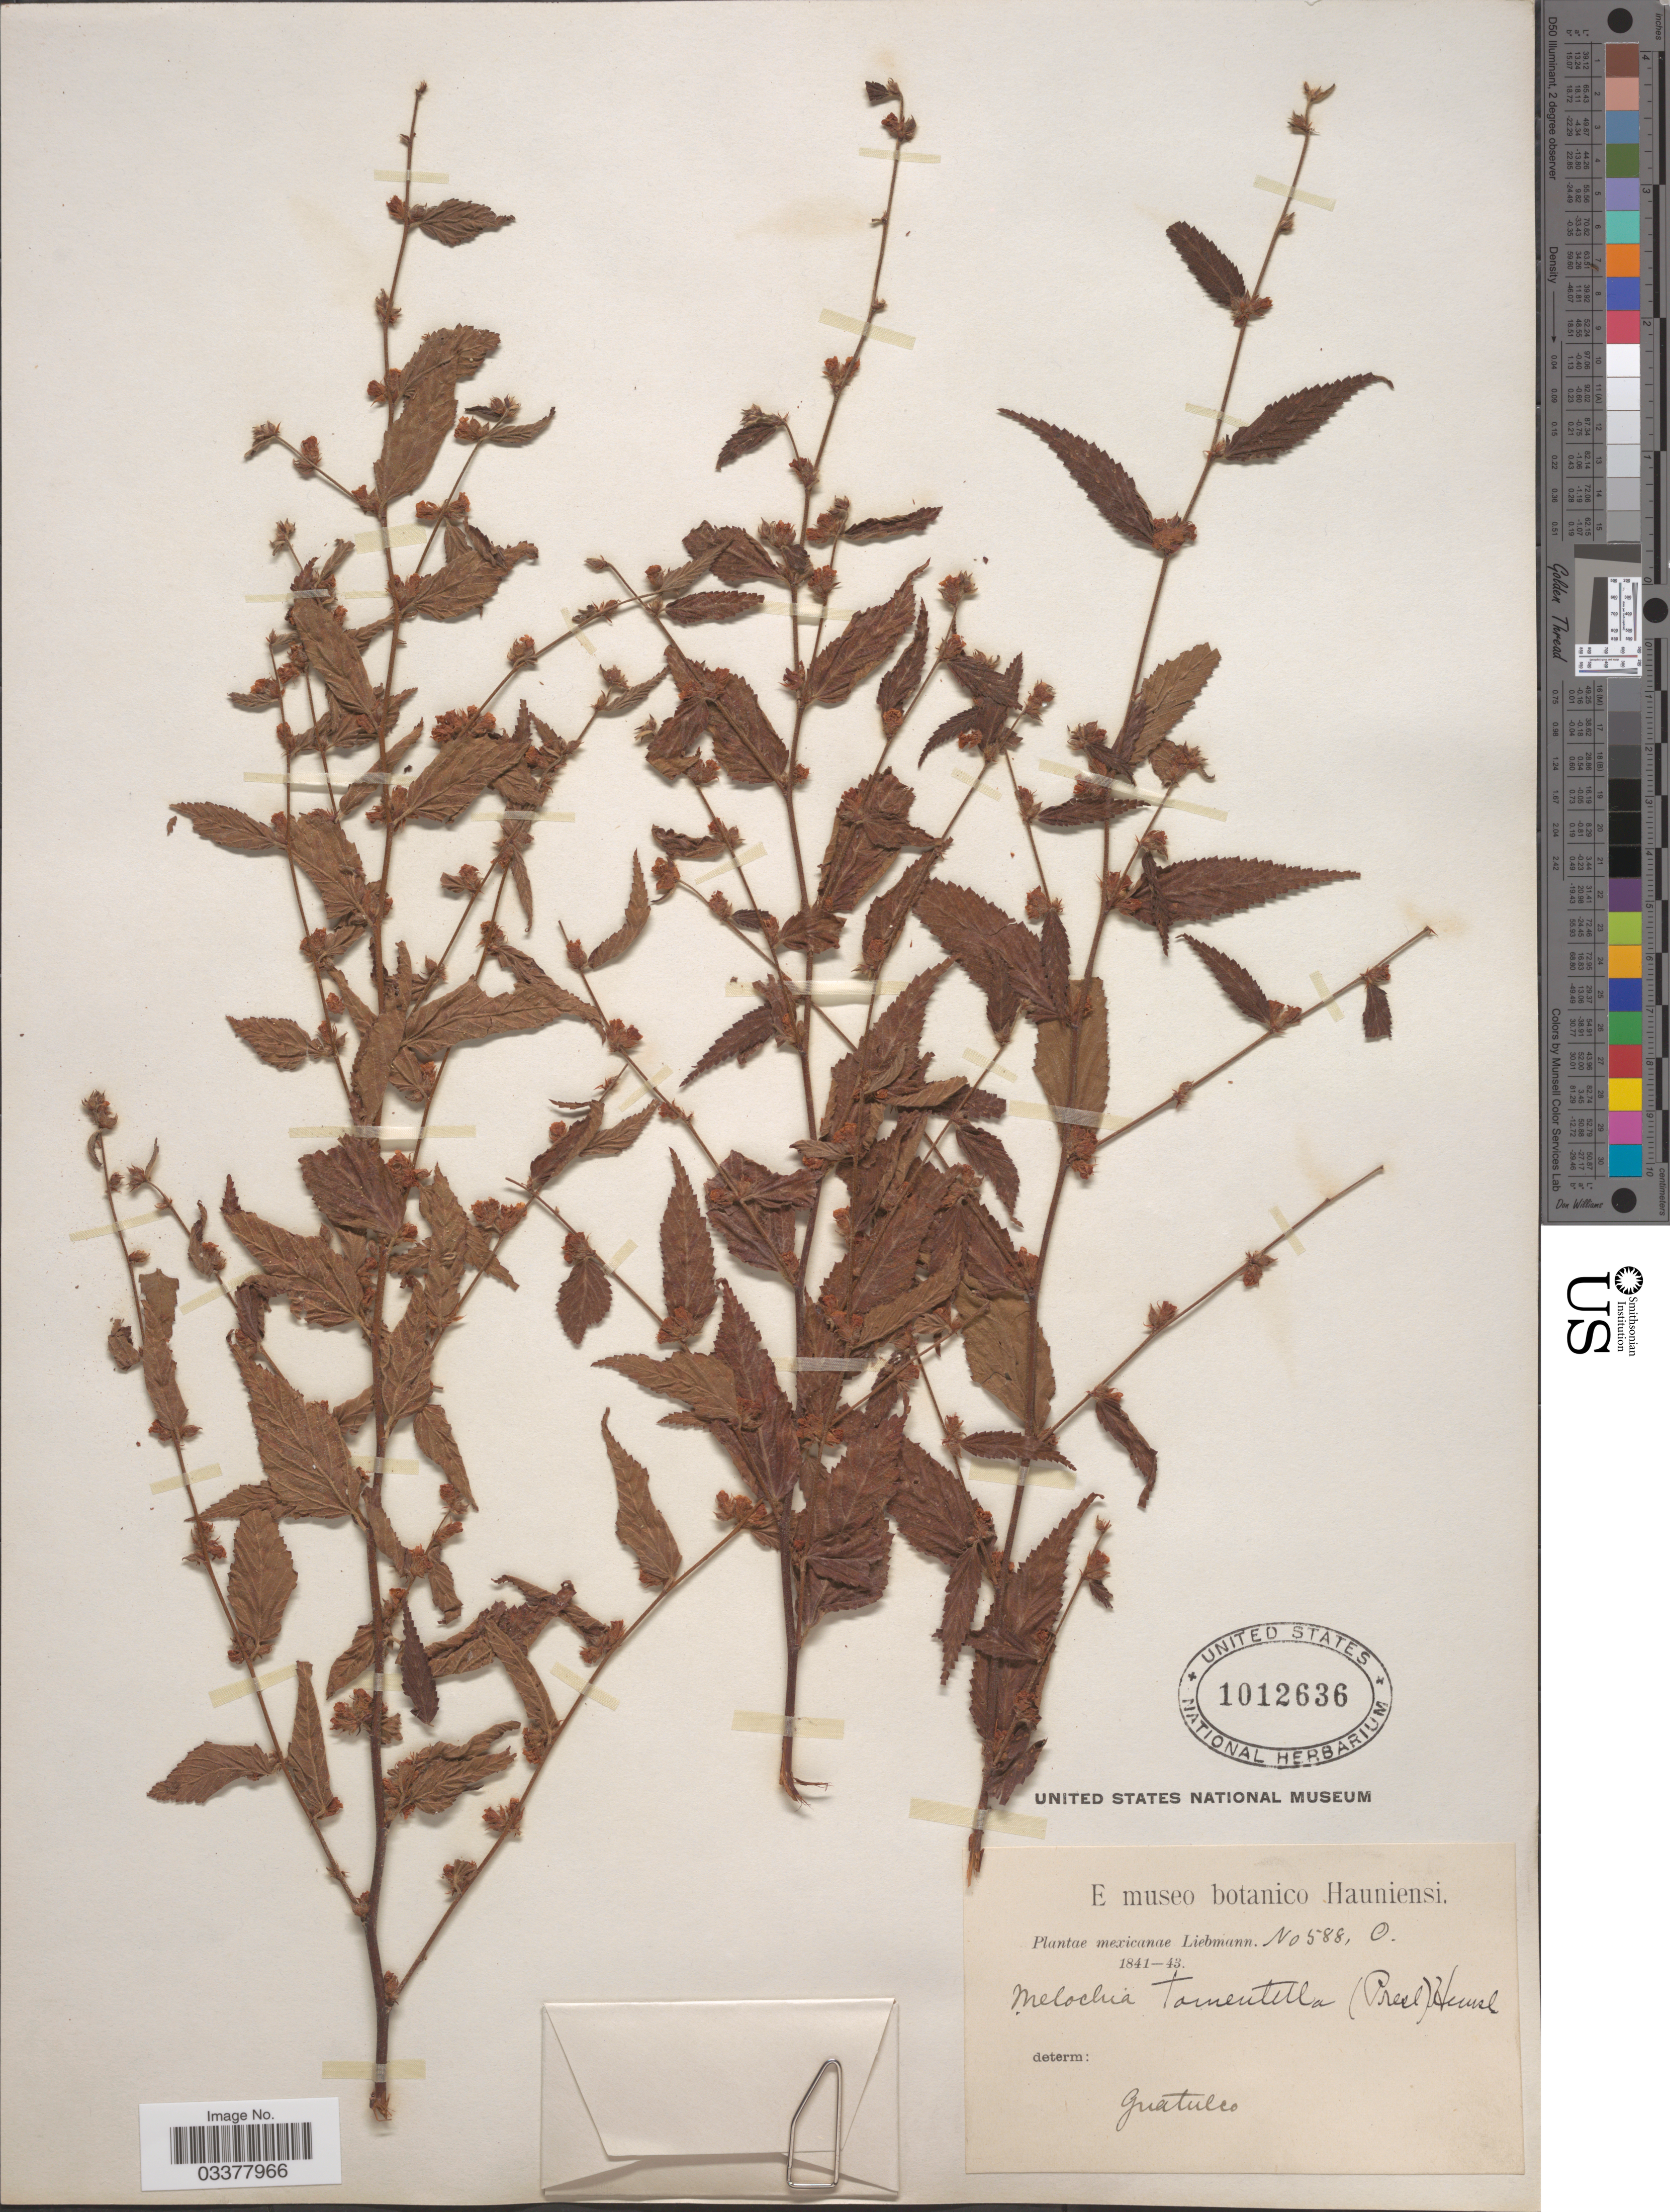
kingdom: Plantae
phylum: Tracheophyta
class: Magnoliopsida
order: Malvales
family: Malvaceae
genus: Melochia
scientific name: Melochia tomentella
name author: (C. Presl) Hemsl.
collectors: Liebmann, --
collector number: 588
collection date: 1841/1843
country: Mexico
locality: Guatulco.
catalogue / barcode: US 1012636